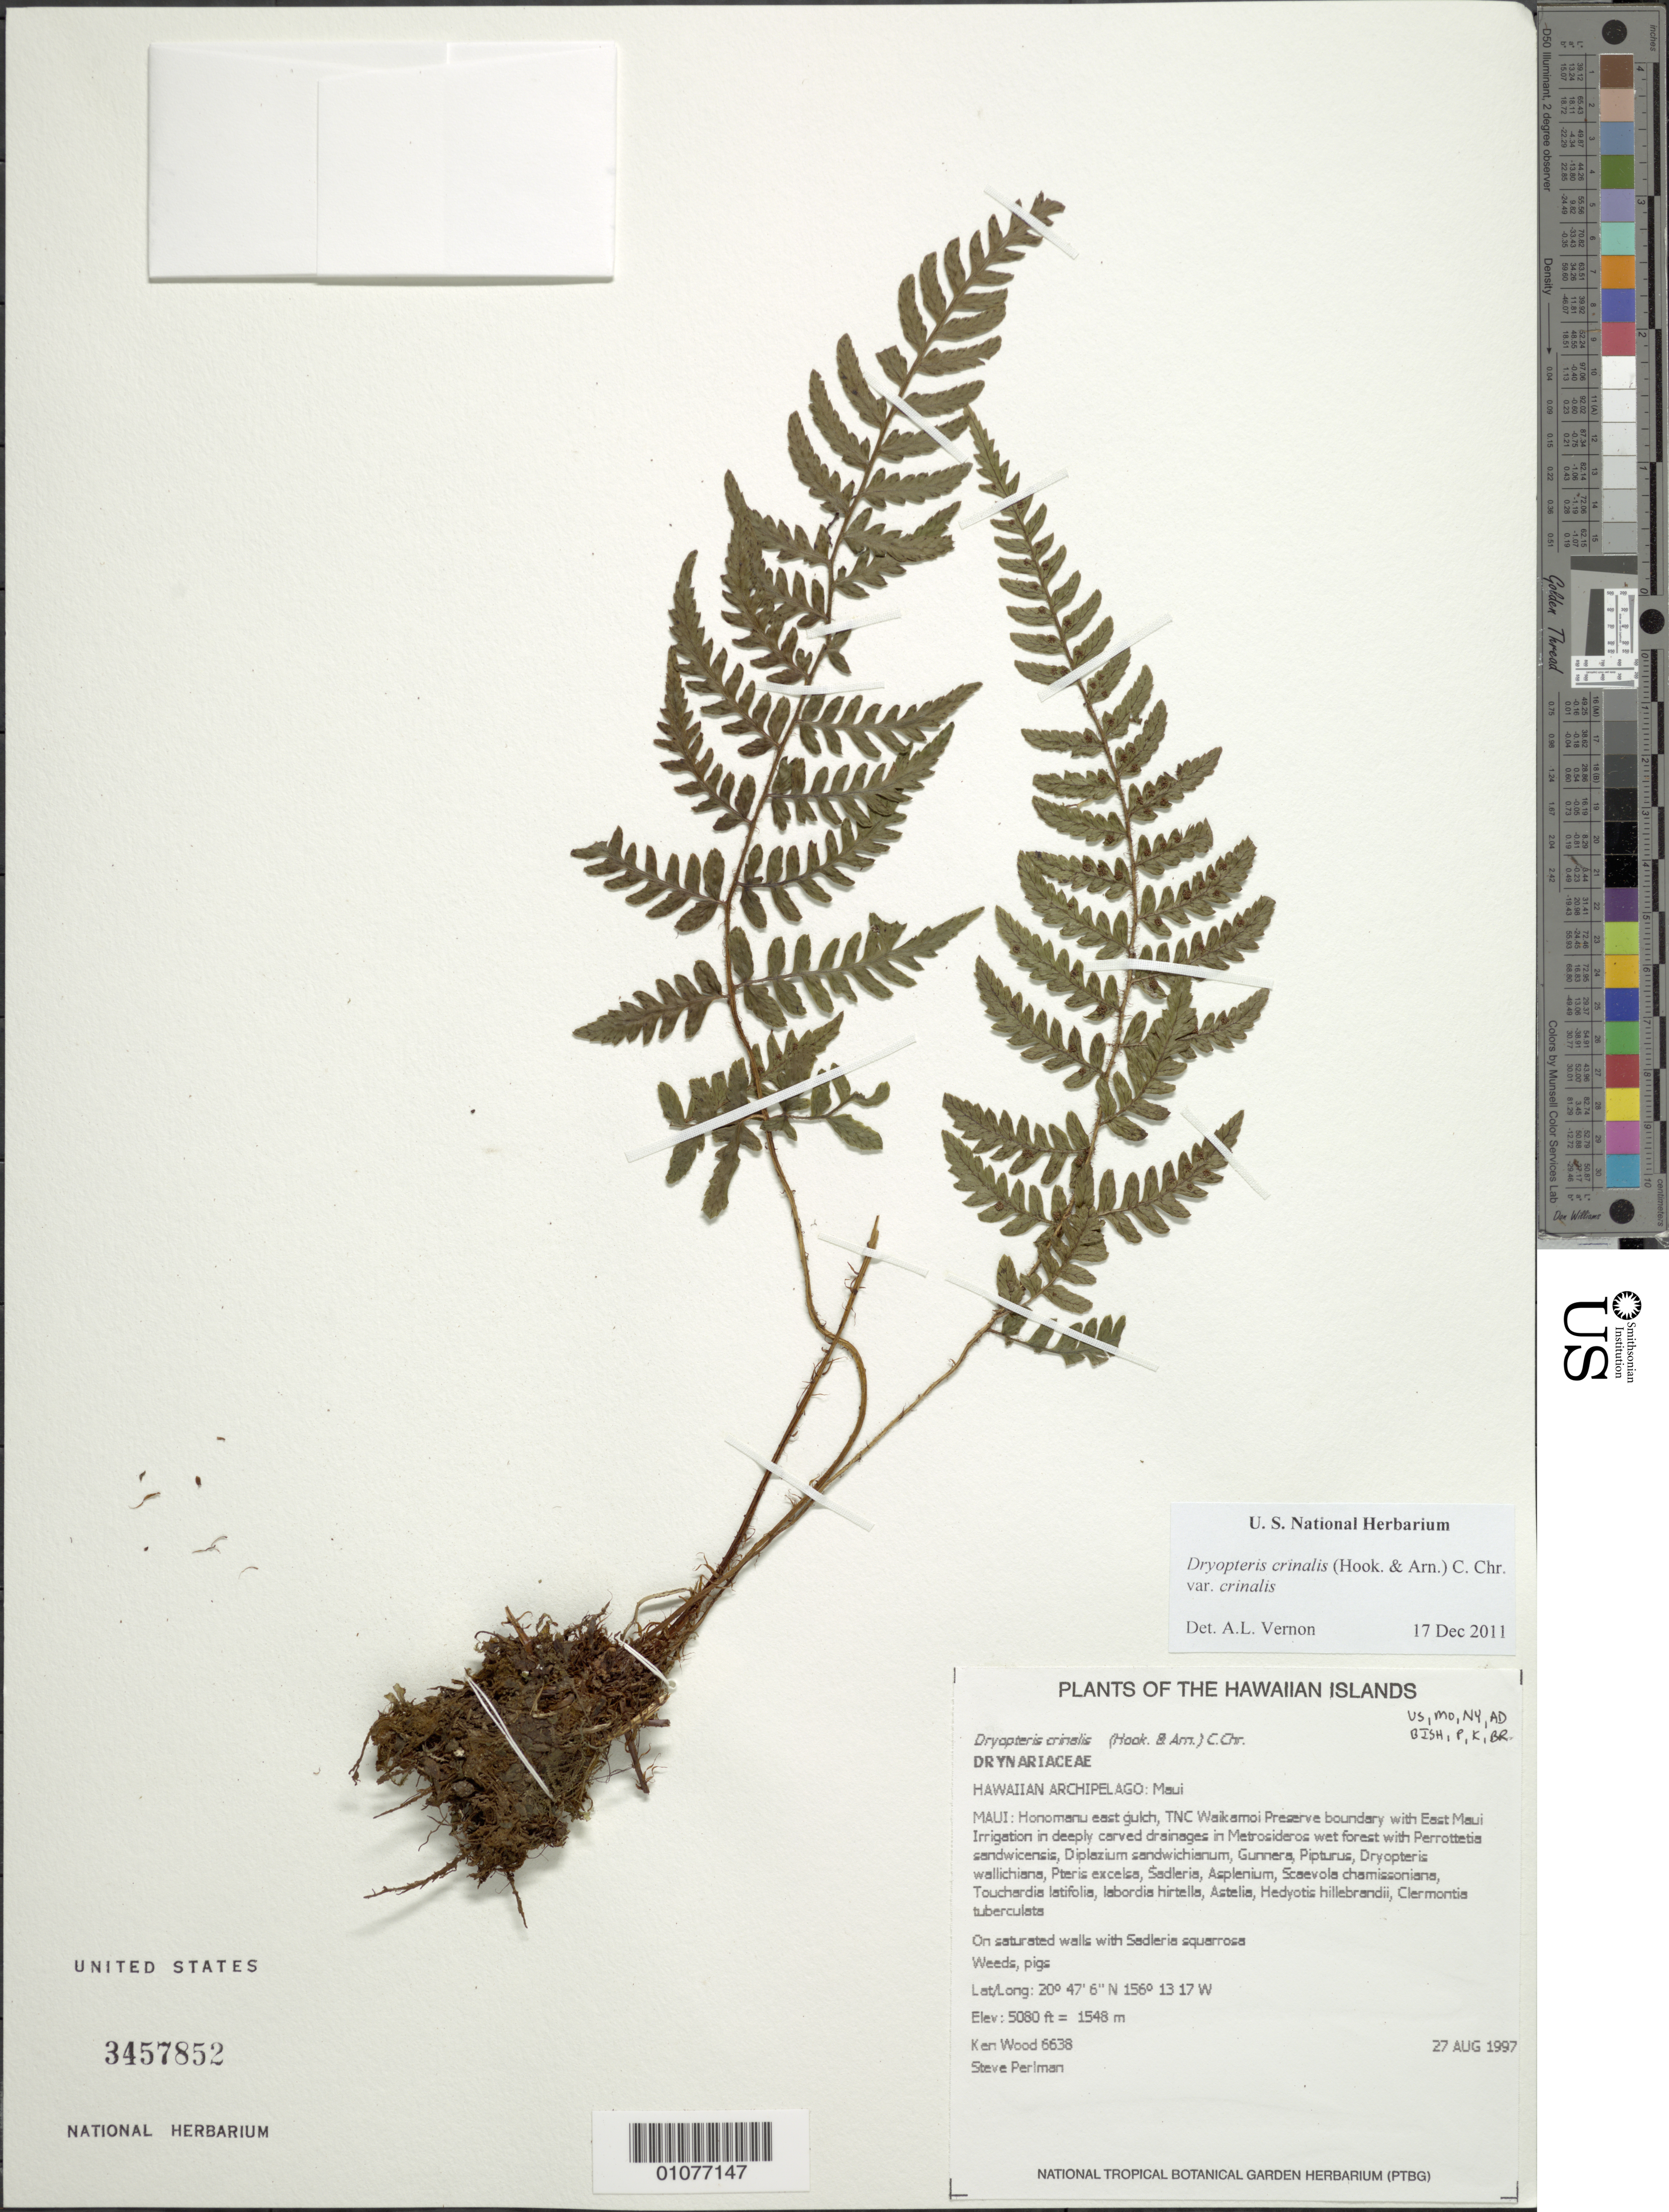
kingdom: Plantae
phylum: Tracheophyta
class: Polypodiopsida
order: Polypodiales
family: Dryopteridaceae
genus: Dryopteris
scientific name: Dryopteris crinalis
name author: C. Chr.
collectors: K. R. Wood & S. P. Perlman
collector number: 6638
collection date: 1997-08-27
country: United States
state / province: Hawaii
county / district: Maui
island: Maui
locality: Honomanu E gulch, TNC Waikamoi Preserve boundary with E Maui Irrigation in deeply carved drainages.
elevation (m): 1548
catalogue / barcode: US 3457852